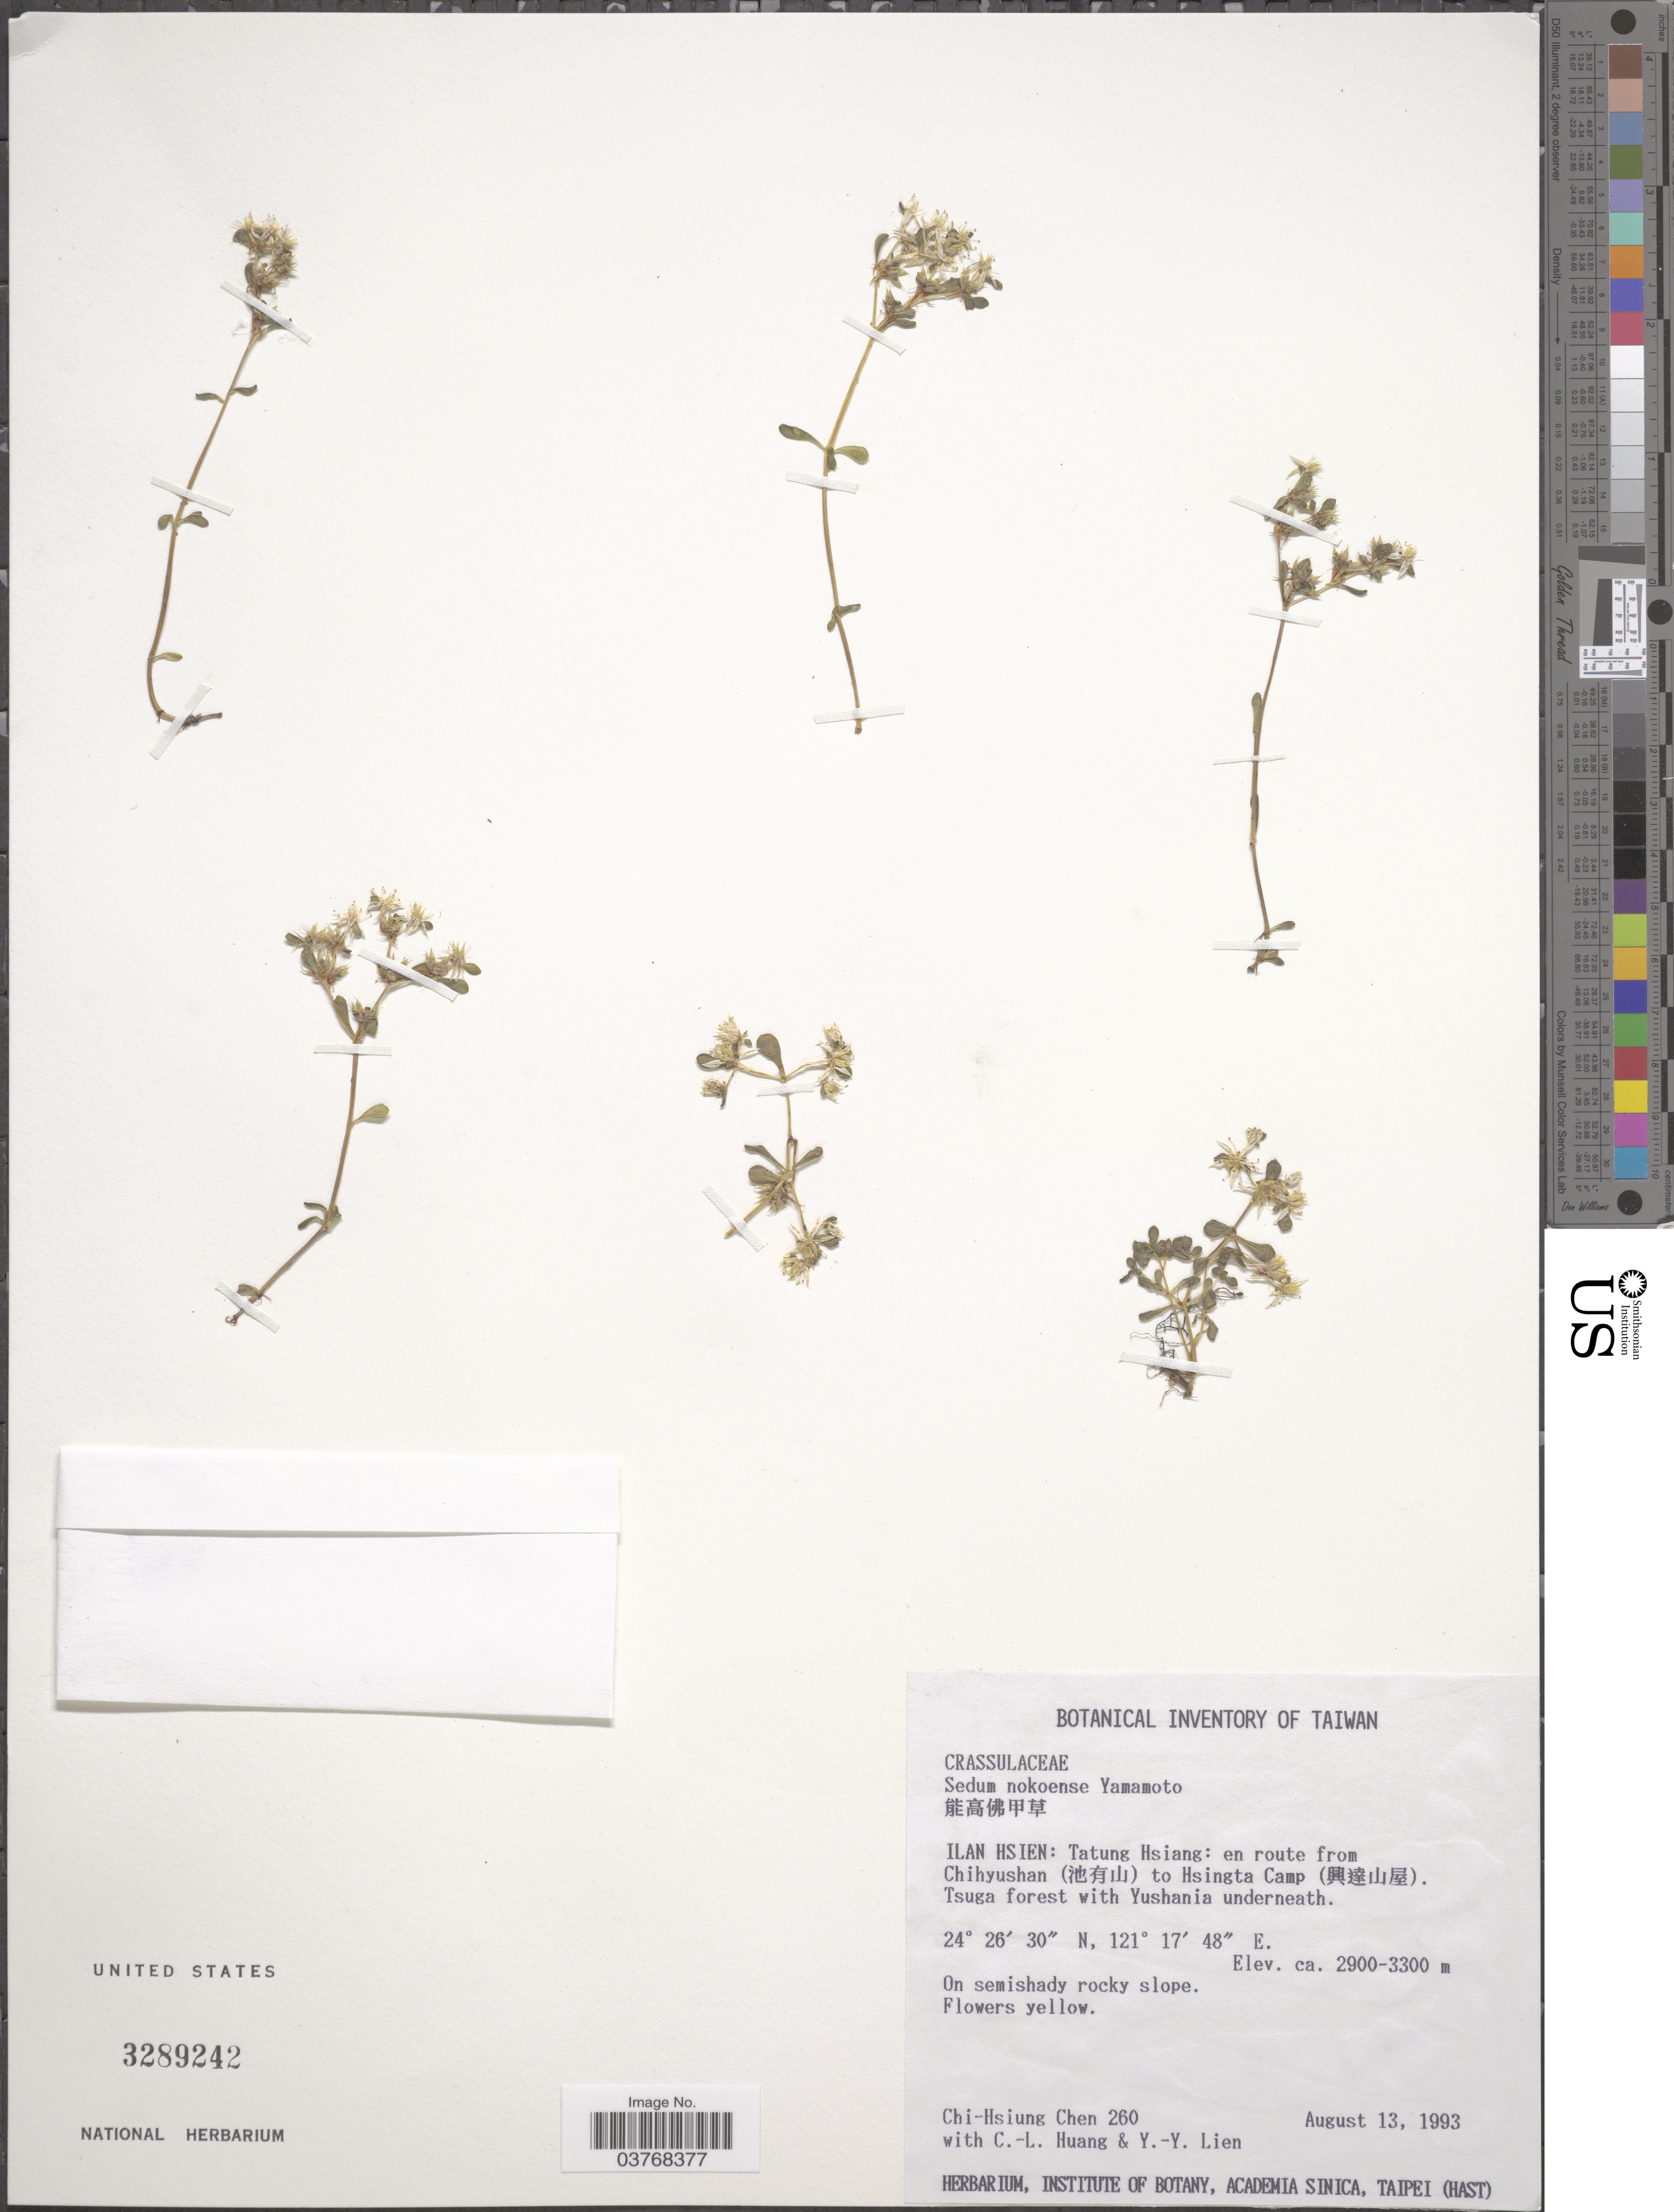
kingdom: Plantae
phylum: Tracheophyta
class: Magnoliopsida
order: Saxifragales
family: Crassulaceae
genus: Sedum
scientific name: Sedum nokoense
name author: Yamam.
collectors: C.-H. Chen, C.-L. Huang & Y. Y. Lien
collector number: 260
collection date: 1993-08-13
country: Taiwan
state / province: Ilan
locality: Ilan hsien: Tatung Hsiang: en route from Chihyushan (X) to Hsingta Camp (X). Tsuga forest with Yushania underneath.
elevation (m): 2900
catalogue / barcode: US 3289242